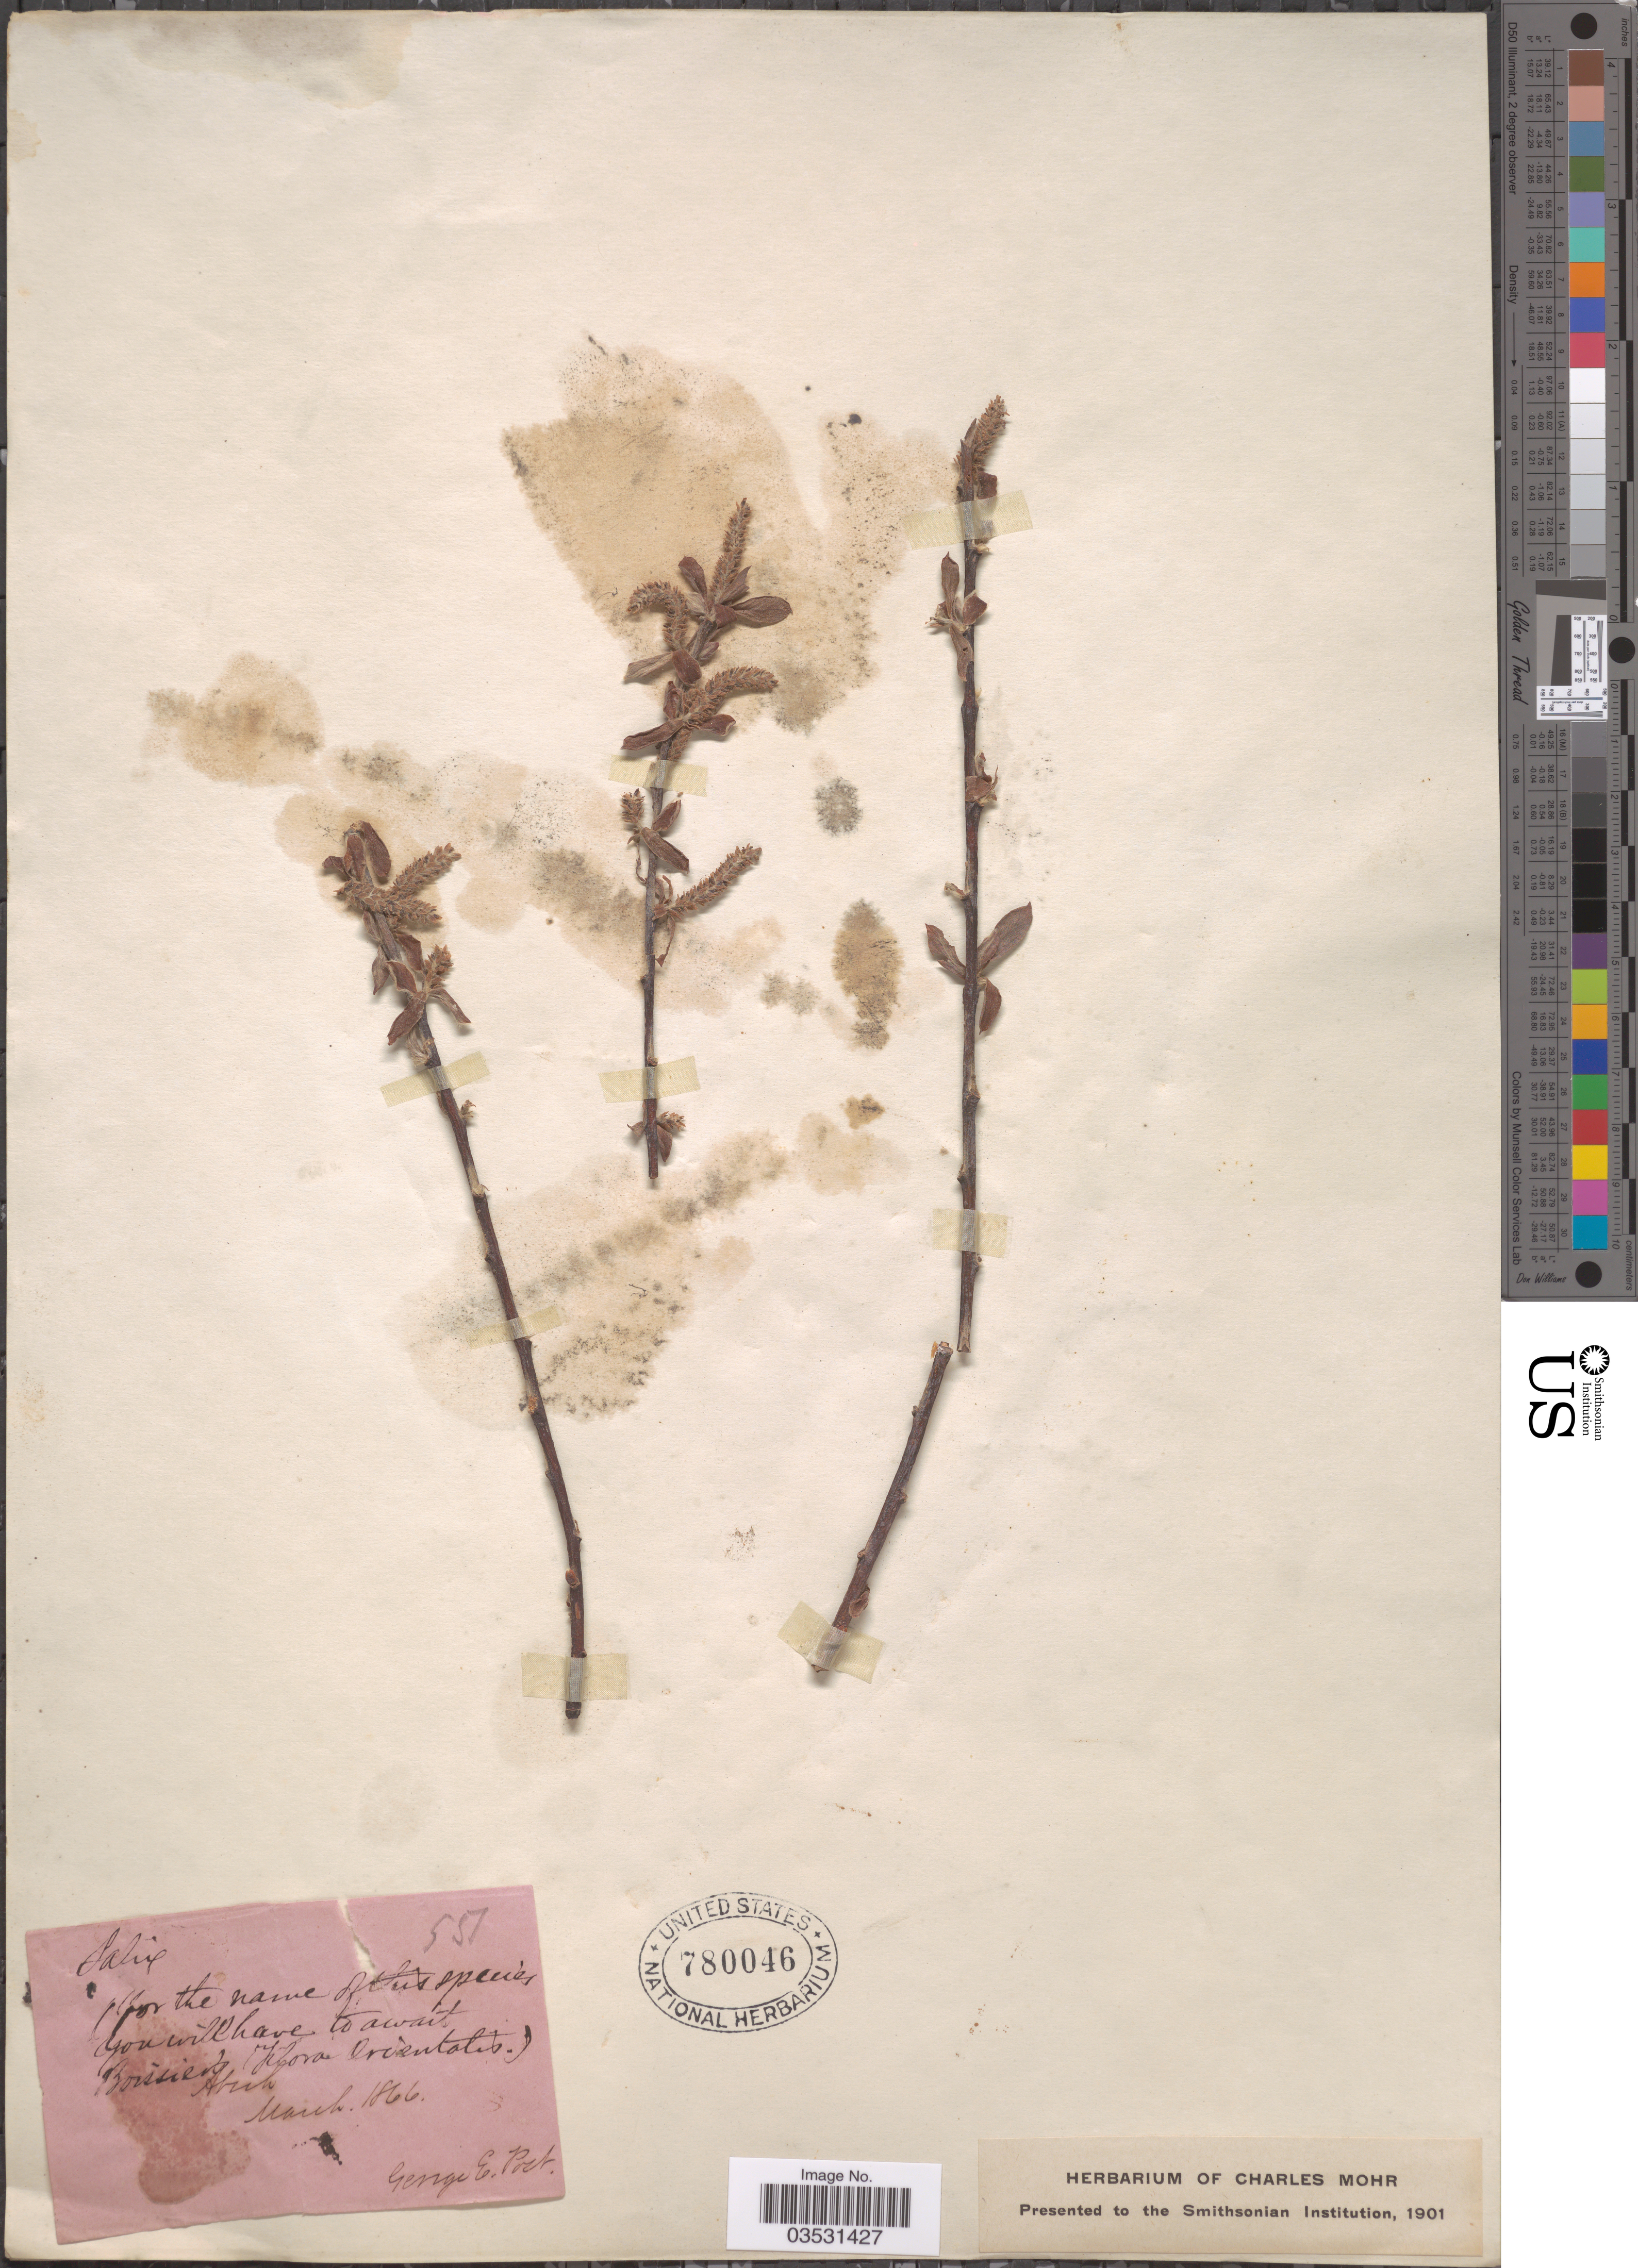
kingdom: Plantae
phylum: Tracheophyta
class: Magnoliopsida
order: Malpighiales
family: Salicaceae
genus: Salix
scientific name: Salix cordata x S. sericea Marshall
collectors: G. E. Post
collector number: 557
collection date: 1866-03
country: Kuwait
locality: Bossier [interpreted] Flora Orientalis. Abuh [interpreted].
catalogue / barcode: US 780046